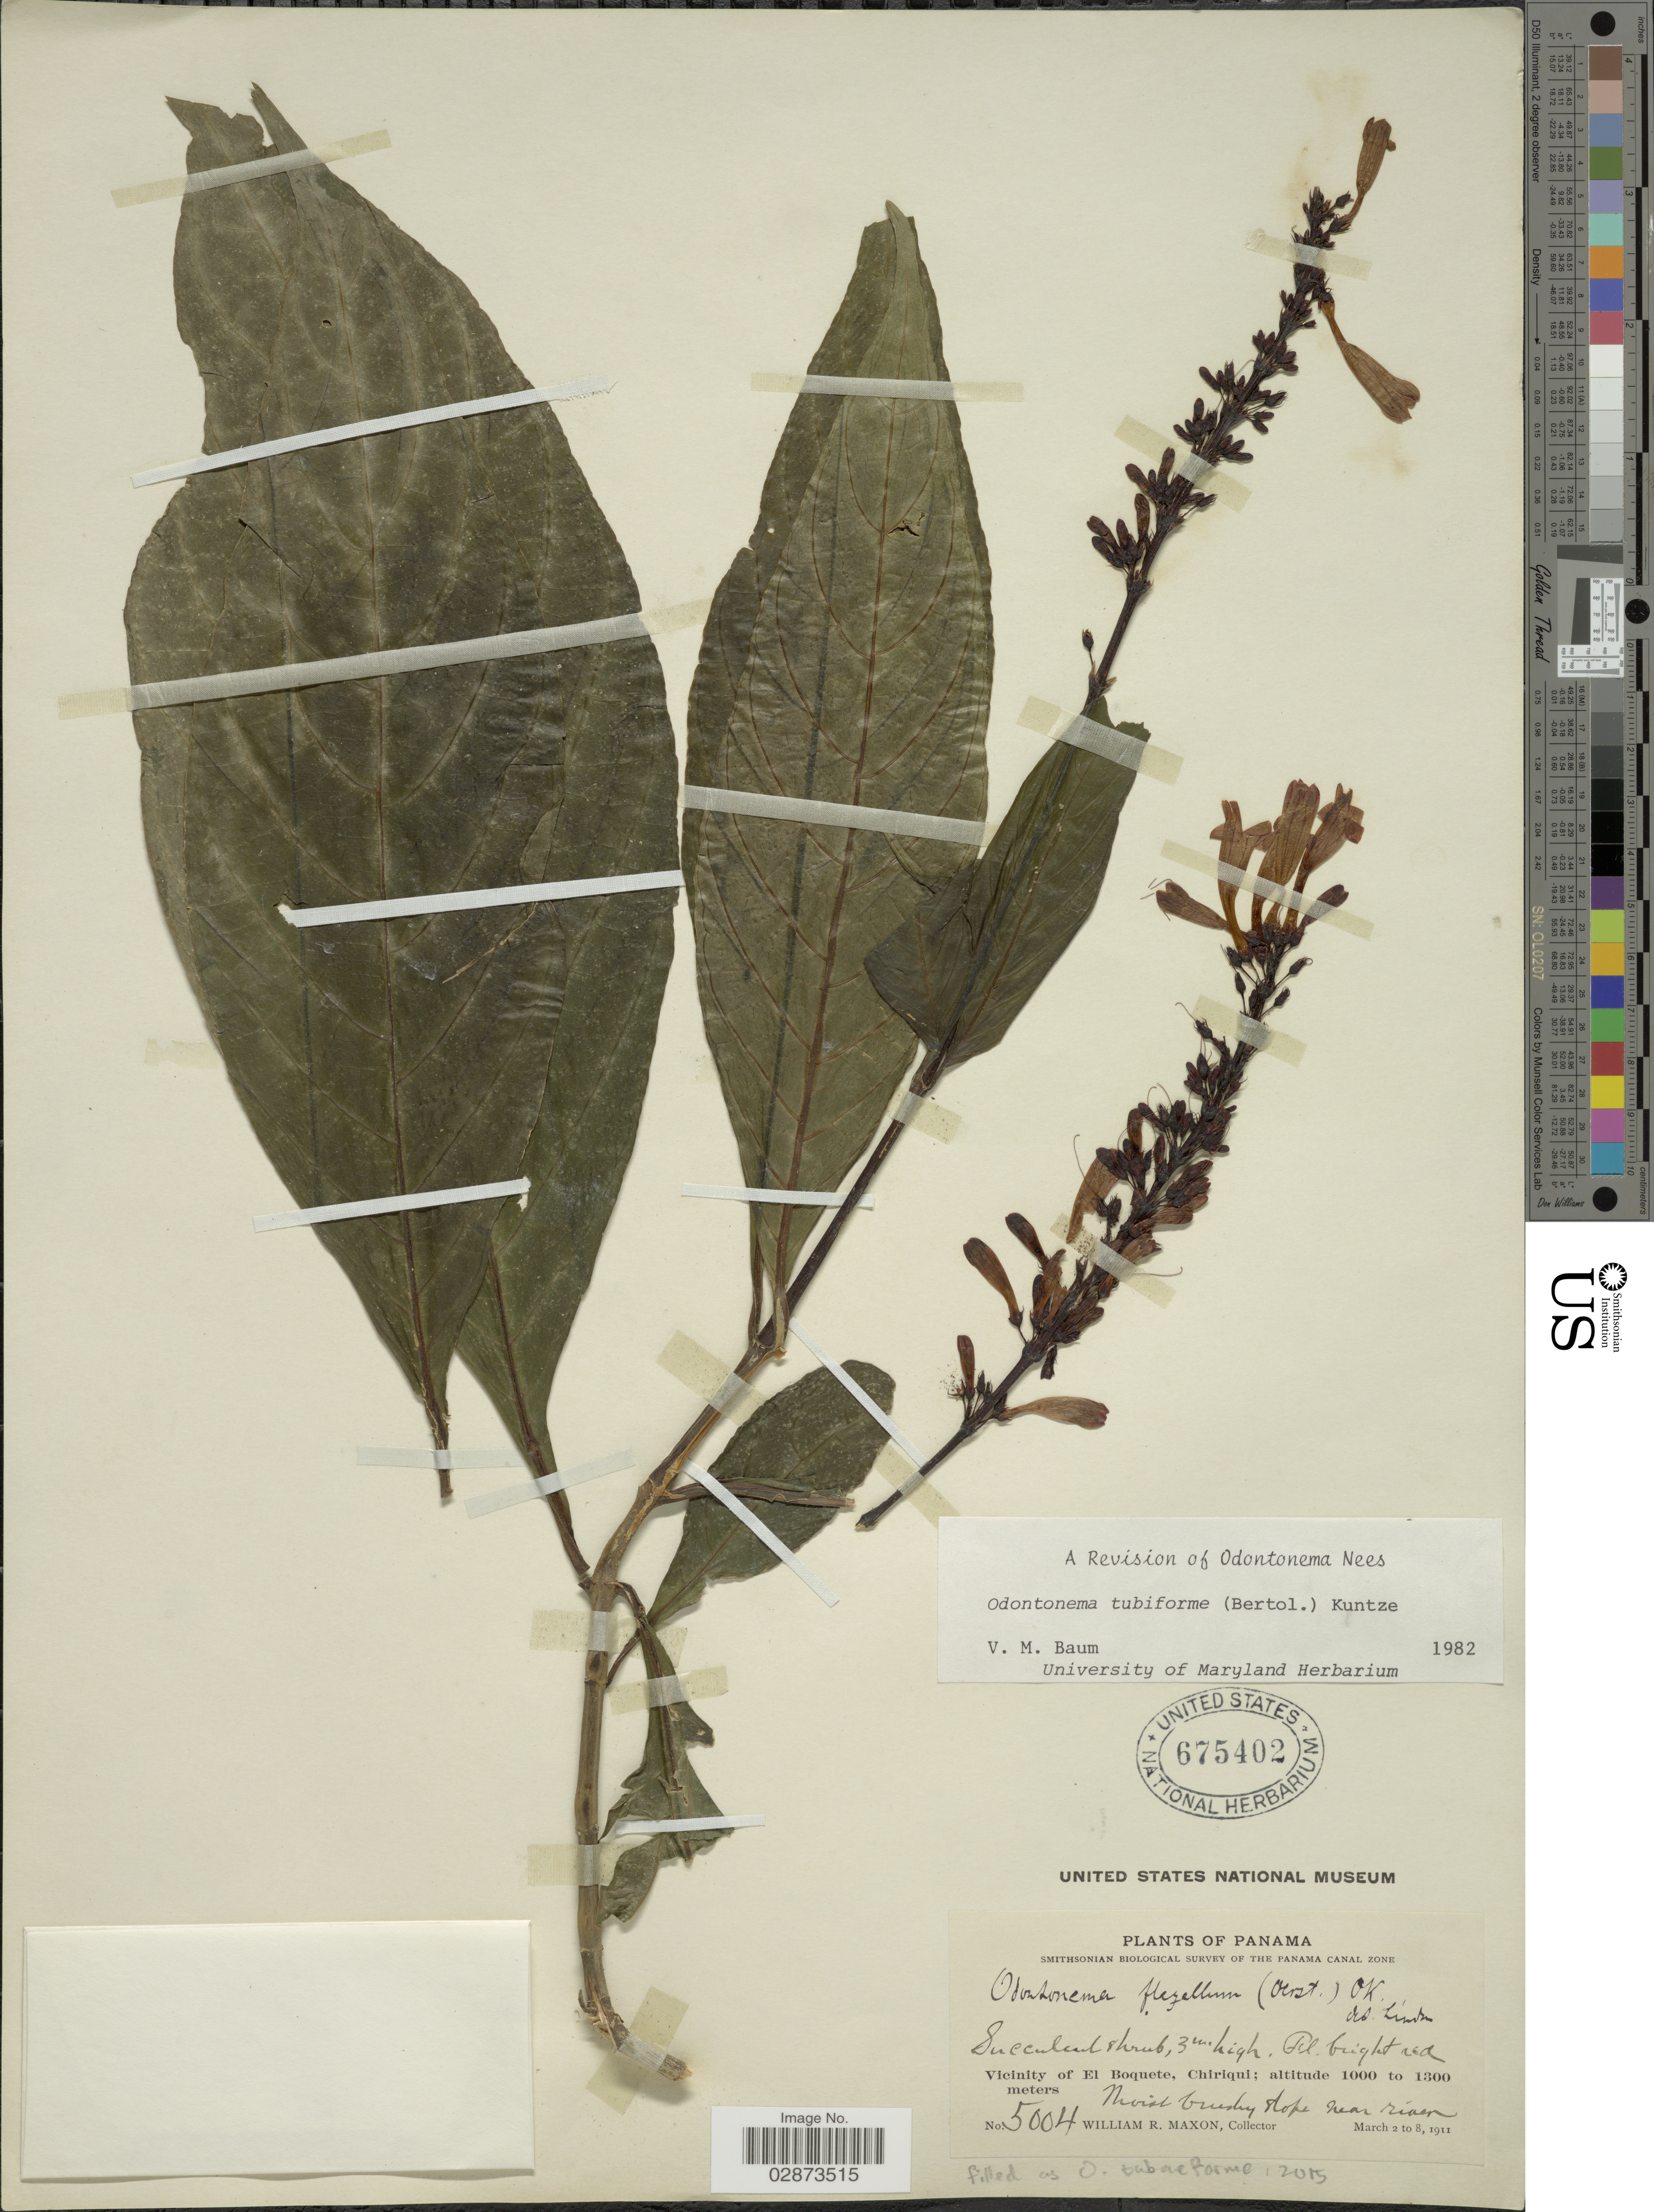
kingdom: Plantae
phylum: Tracheophyta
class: Magnoliopsida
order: Lamiales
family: Acanthaceae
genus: Odontonema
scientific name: Odontonema tubaeforme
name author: (Bertol.) Kuntze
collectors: W. R. Maxon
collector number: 5004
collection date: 1911-03-02/1911-03-08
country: Panama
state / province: Chiriqui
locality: Vicinity of El Boquete, Chiriqui.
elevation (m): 1000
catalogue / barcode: US 675402